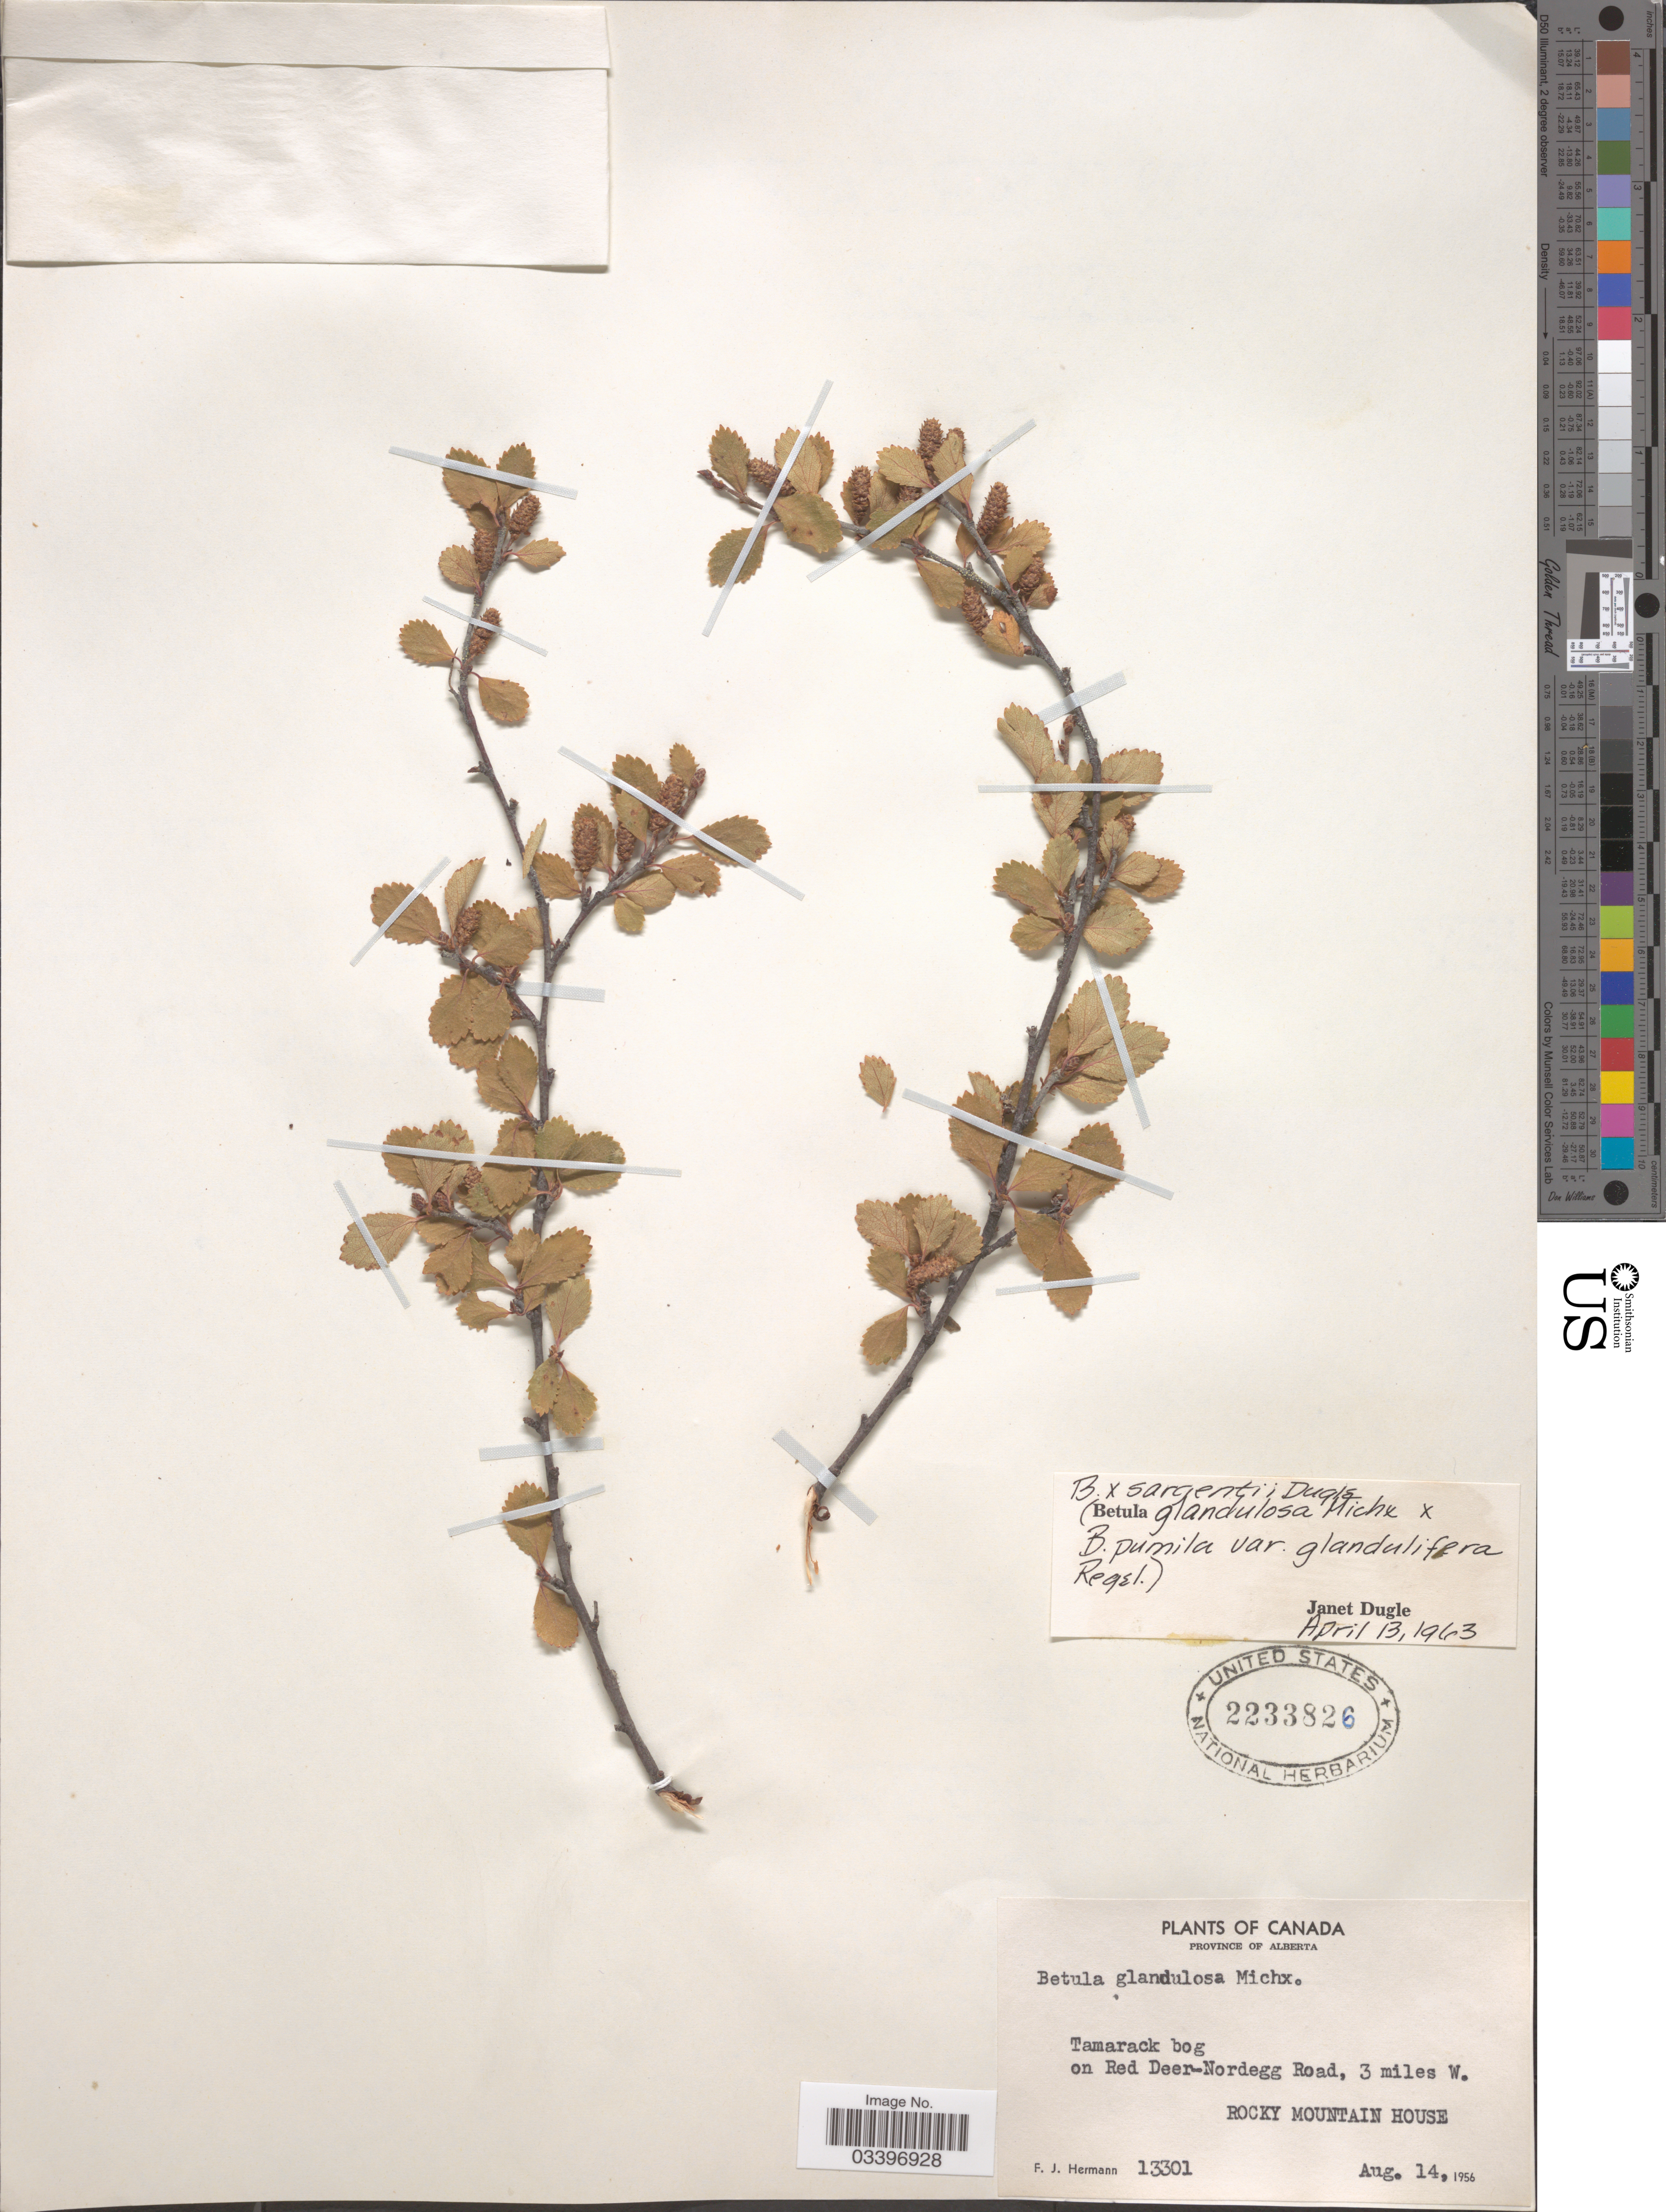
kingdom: Plantae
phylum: Tracheophyta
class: Magnoliopsida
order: Fagales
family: Betulaceae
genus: Betula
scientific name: Betula x sargentii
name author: Dugle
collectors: F. J. Hermann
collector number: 13301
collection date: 1956-08-14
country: Canada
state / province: Alberta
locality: Tamarack bog on Red Deer-Nordegg Road, 3 miles W. Rocky Mountain House.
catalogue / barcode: US 2233826